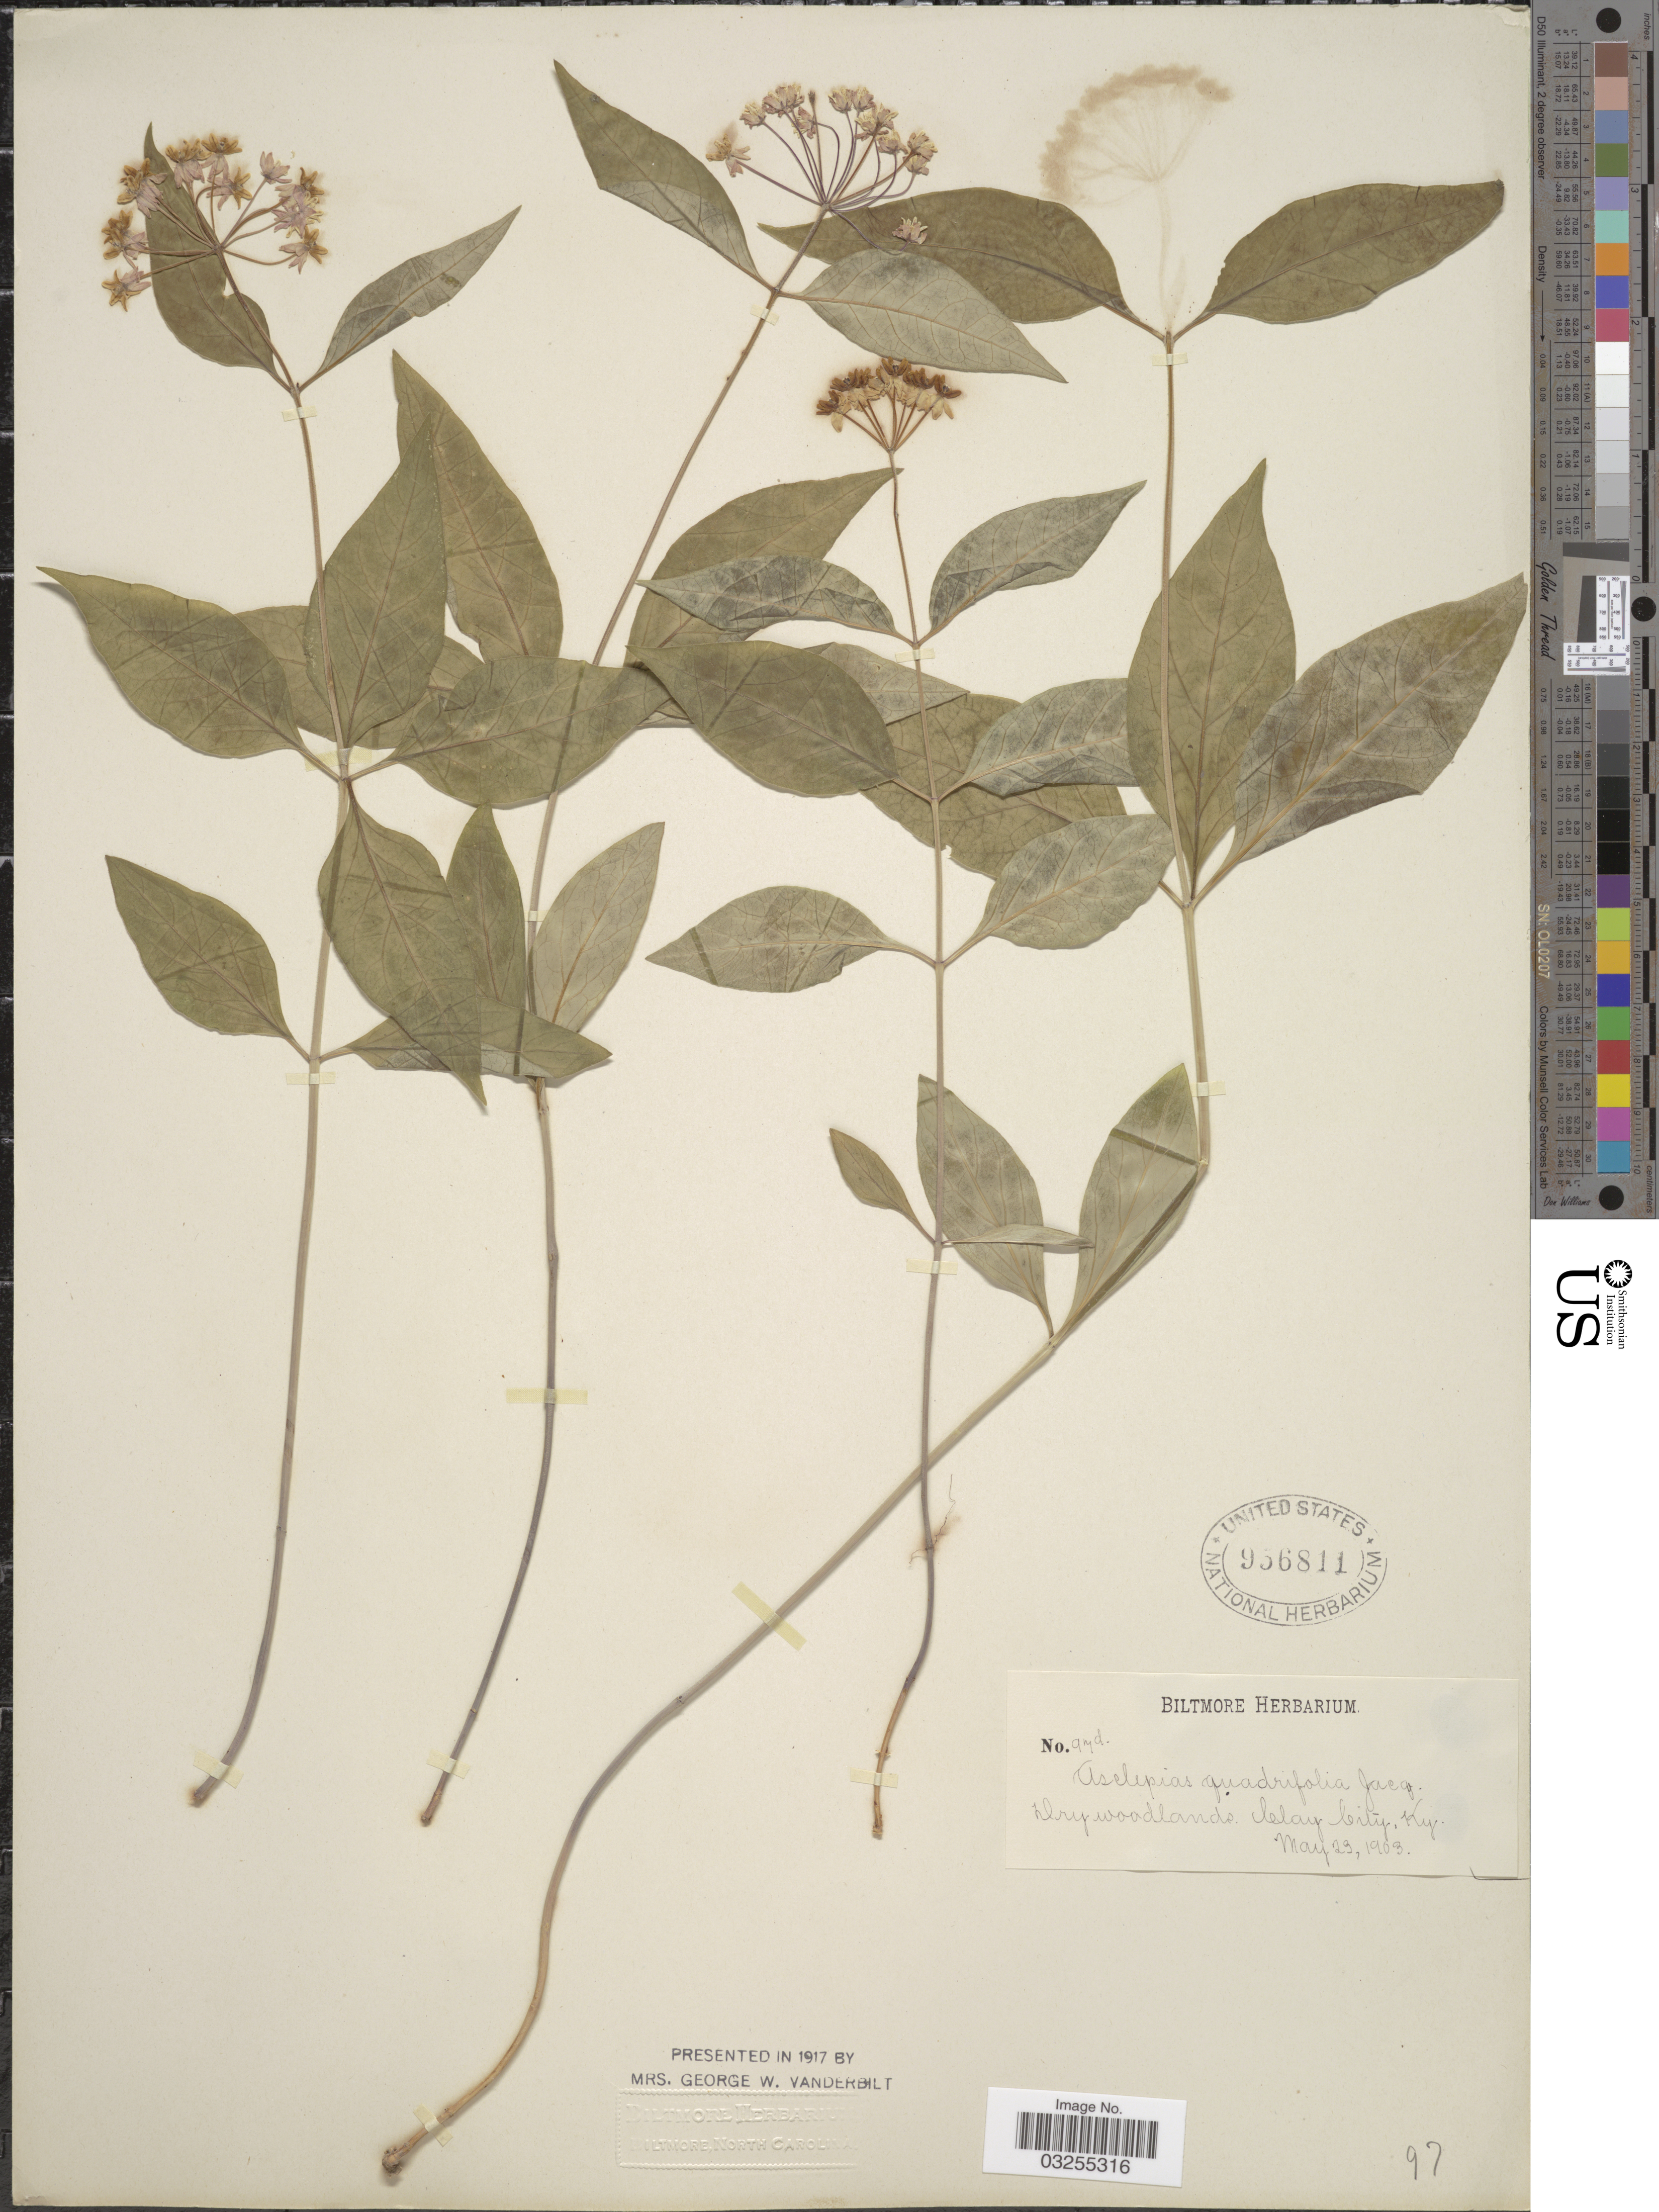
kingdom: Plantae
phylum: Tracheophyta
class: Magnoliopsida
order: Gentianales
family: Apocynaceae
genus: Asclepias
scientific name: Asclepias quadrifolia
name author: Jacq.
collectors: ex herb. Biltmore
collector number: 97d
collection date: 1903-05-23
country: United States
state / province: Kentucky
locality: Clay City.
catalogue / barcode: US 956811